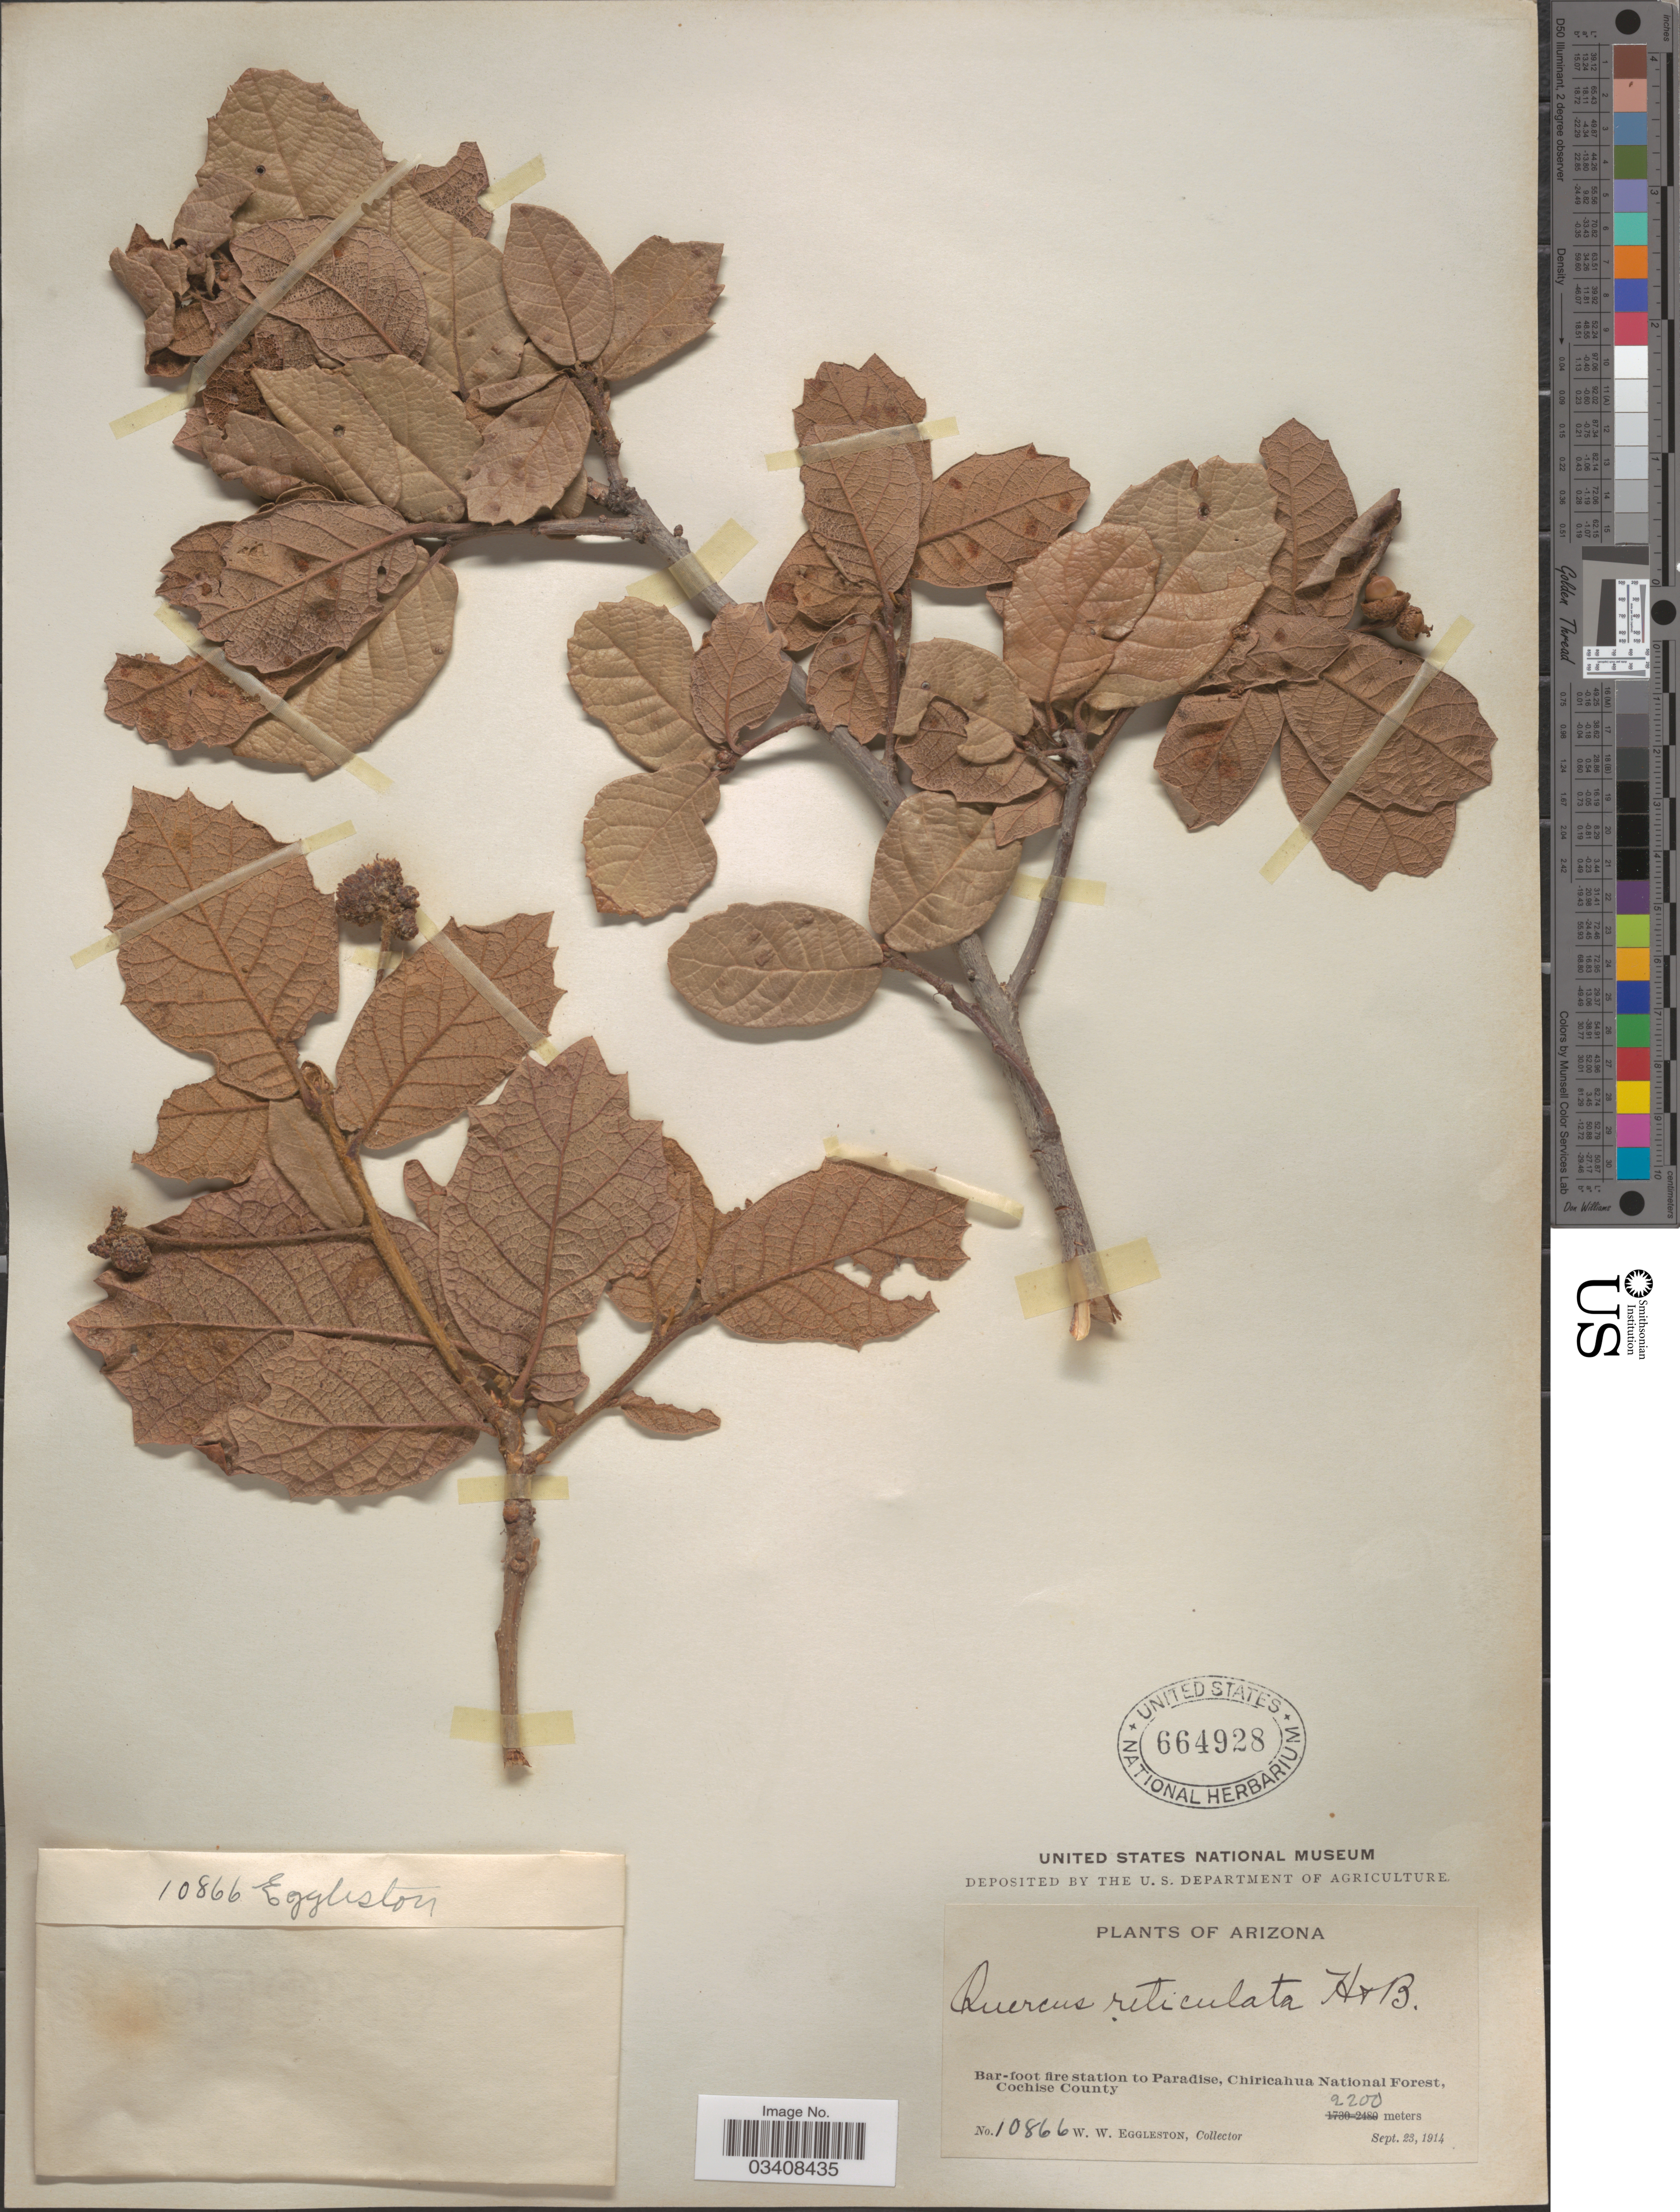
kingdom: Plantae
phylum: Tracheophyta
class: Magnoliopsida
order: Fagales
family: Fagaceae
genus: Quercus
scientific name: Quercus rugosa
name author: Née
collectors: W. W. Eggleston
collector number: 10866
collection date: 1914-09-23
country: United States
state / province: Arizona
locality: Bar-foot fire station to Paradise, Chiricahua National Forest, Cochise County.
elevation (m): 2200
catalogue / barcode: US 664928